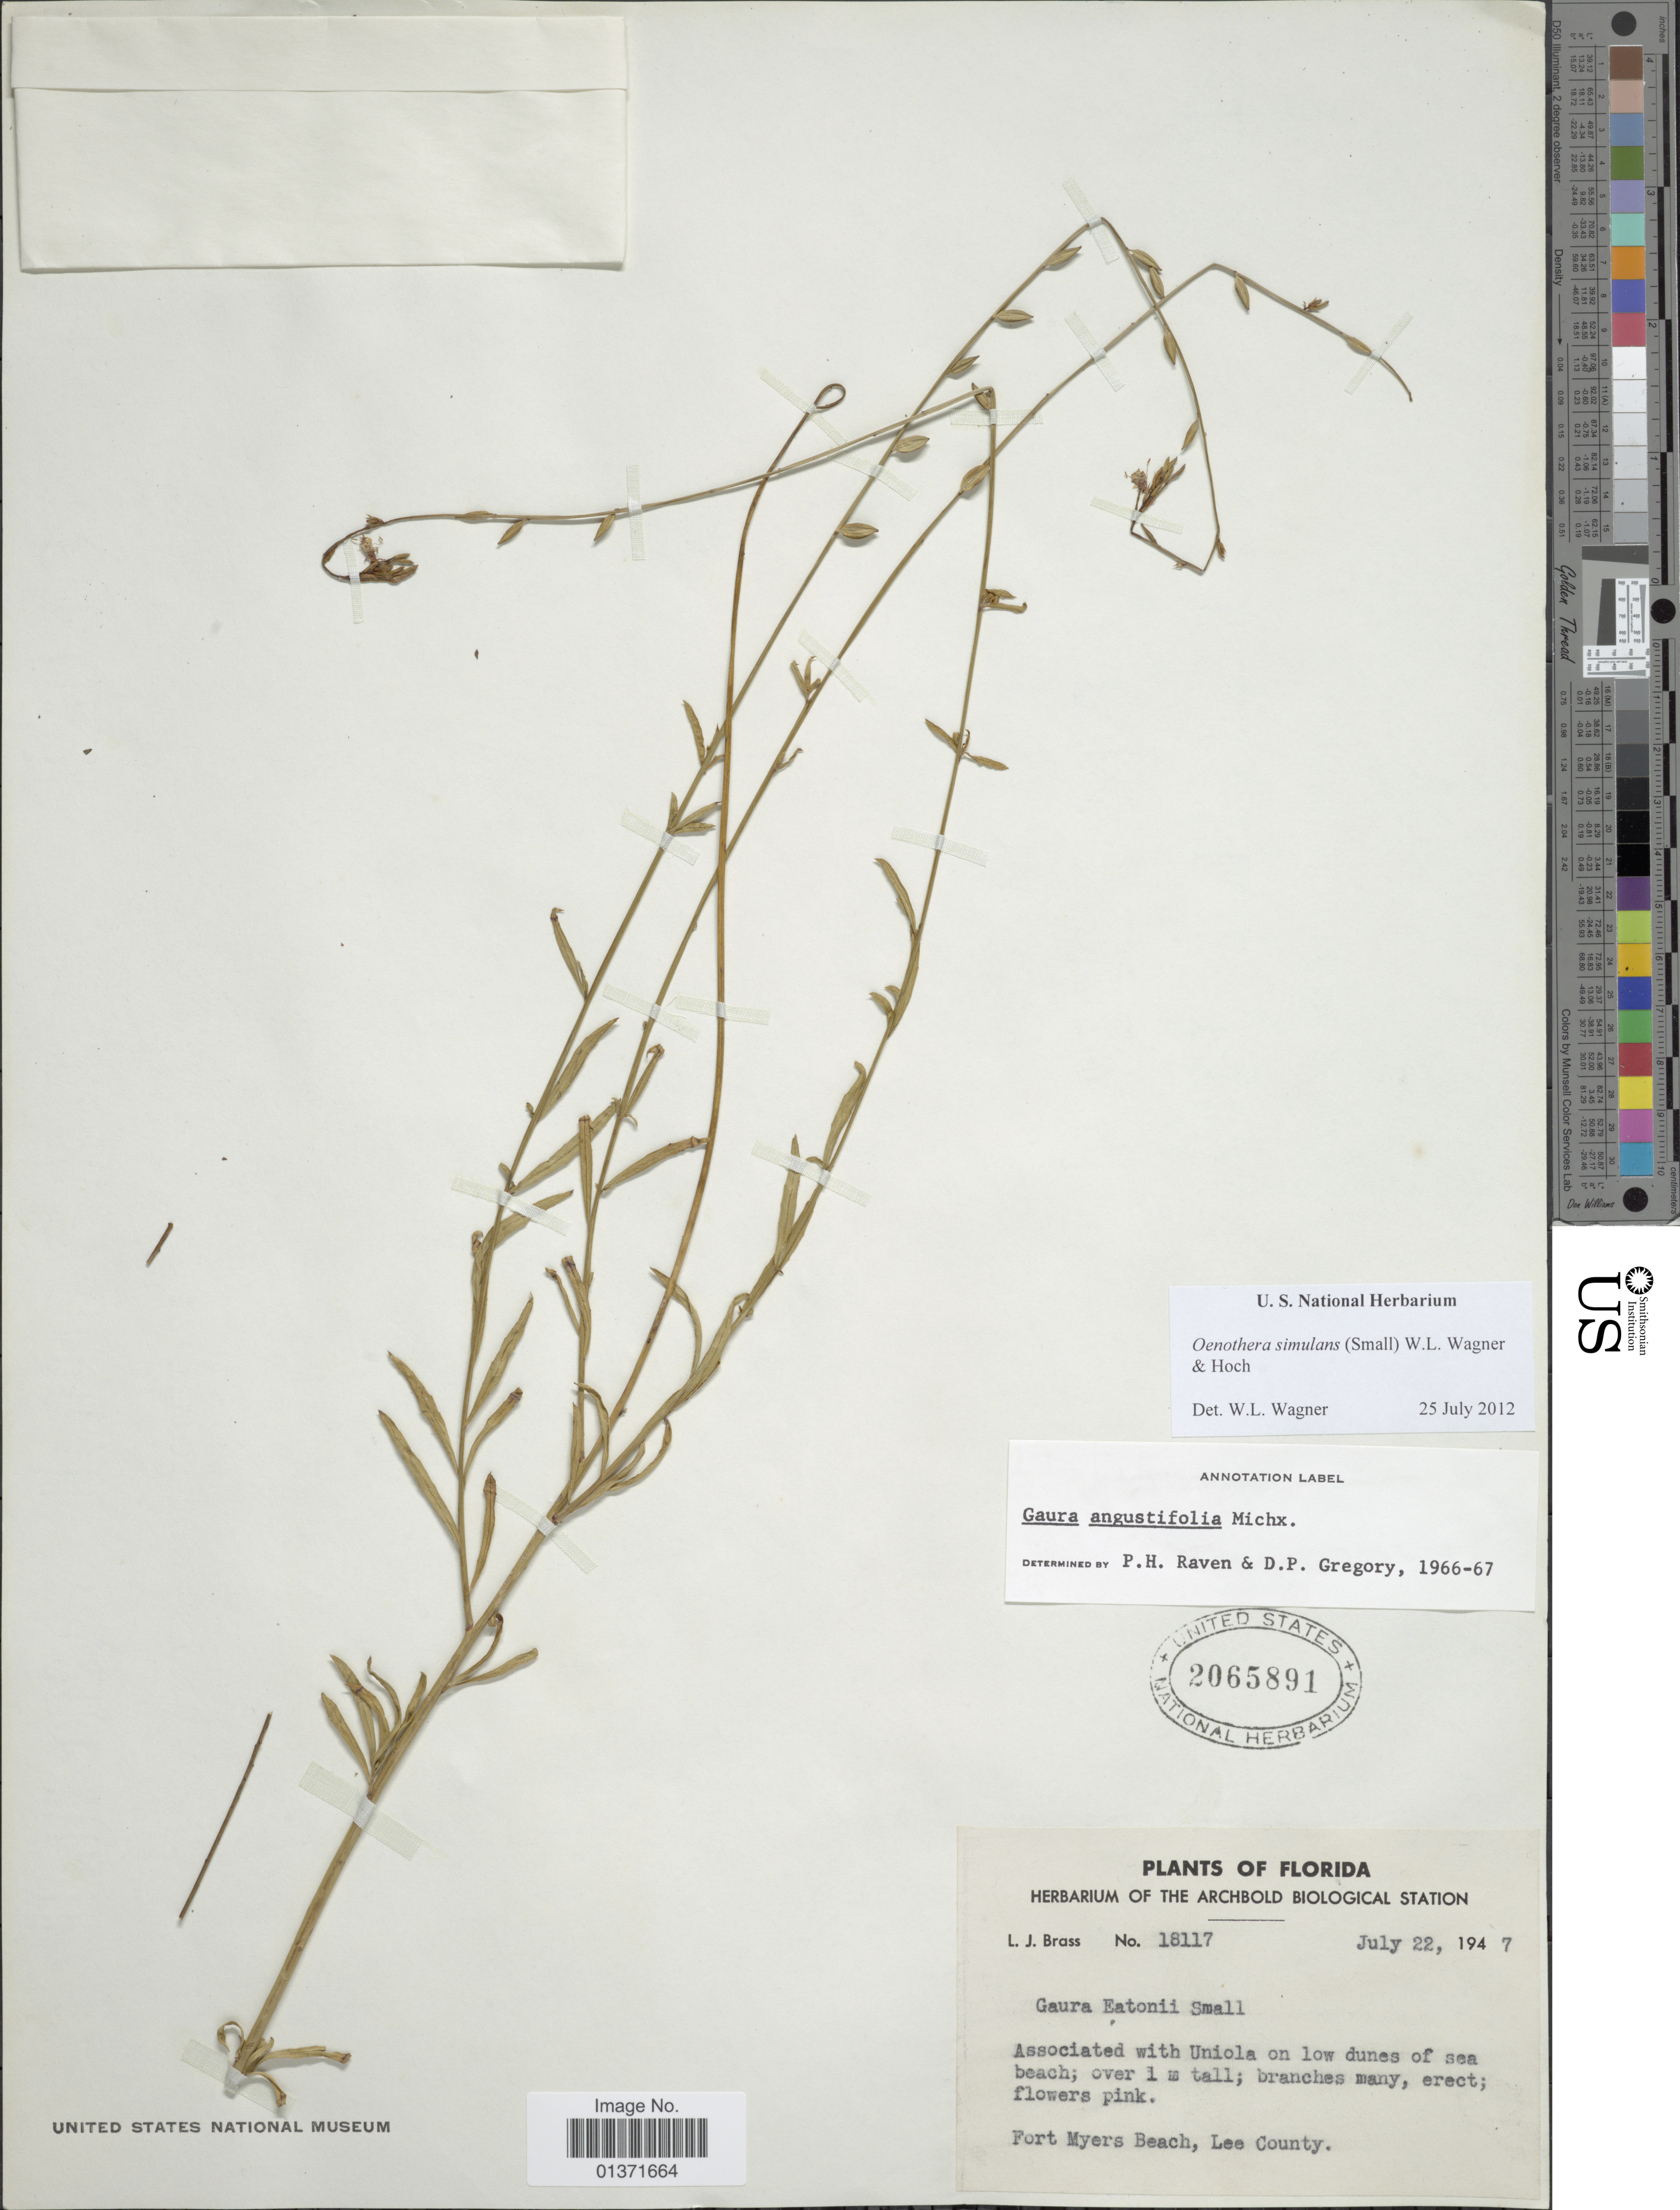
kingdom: Plantae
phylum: Tracheophyta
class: Magnoliopsida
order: Myrtales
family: Onagraceae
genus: Oenothera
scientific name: Oenothera simulans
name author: Michx.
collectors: L. J. Brass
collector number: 18117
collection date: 1947-07-22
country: United States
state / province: Florida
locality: Florida, Fort Myers Beach, Lee County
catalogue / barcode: US 2065891